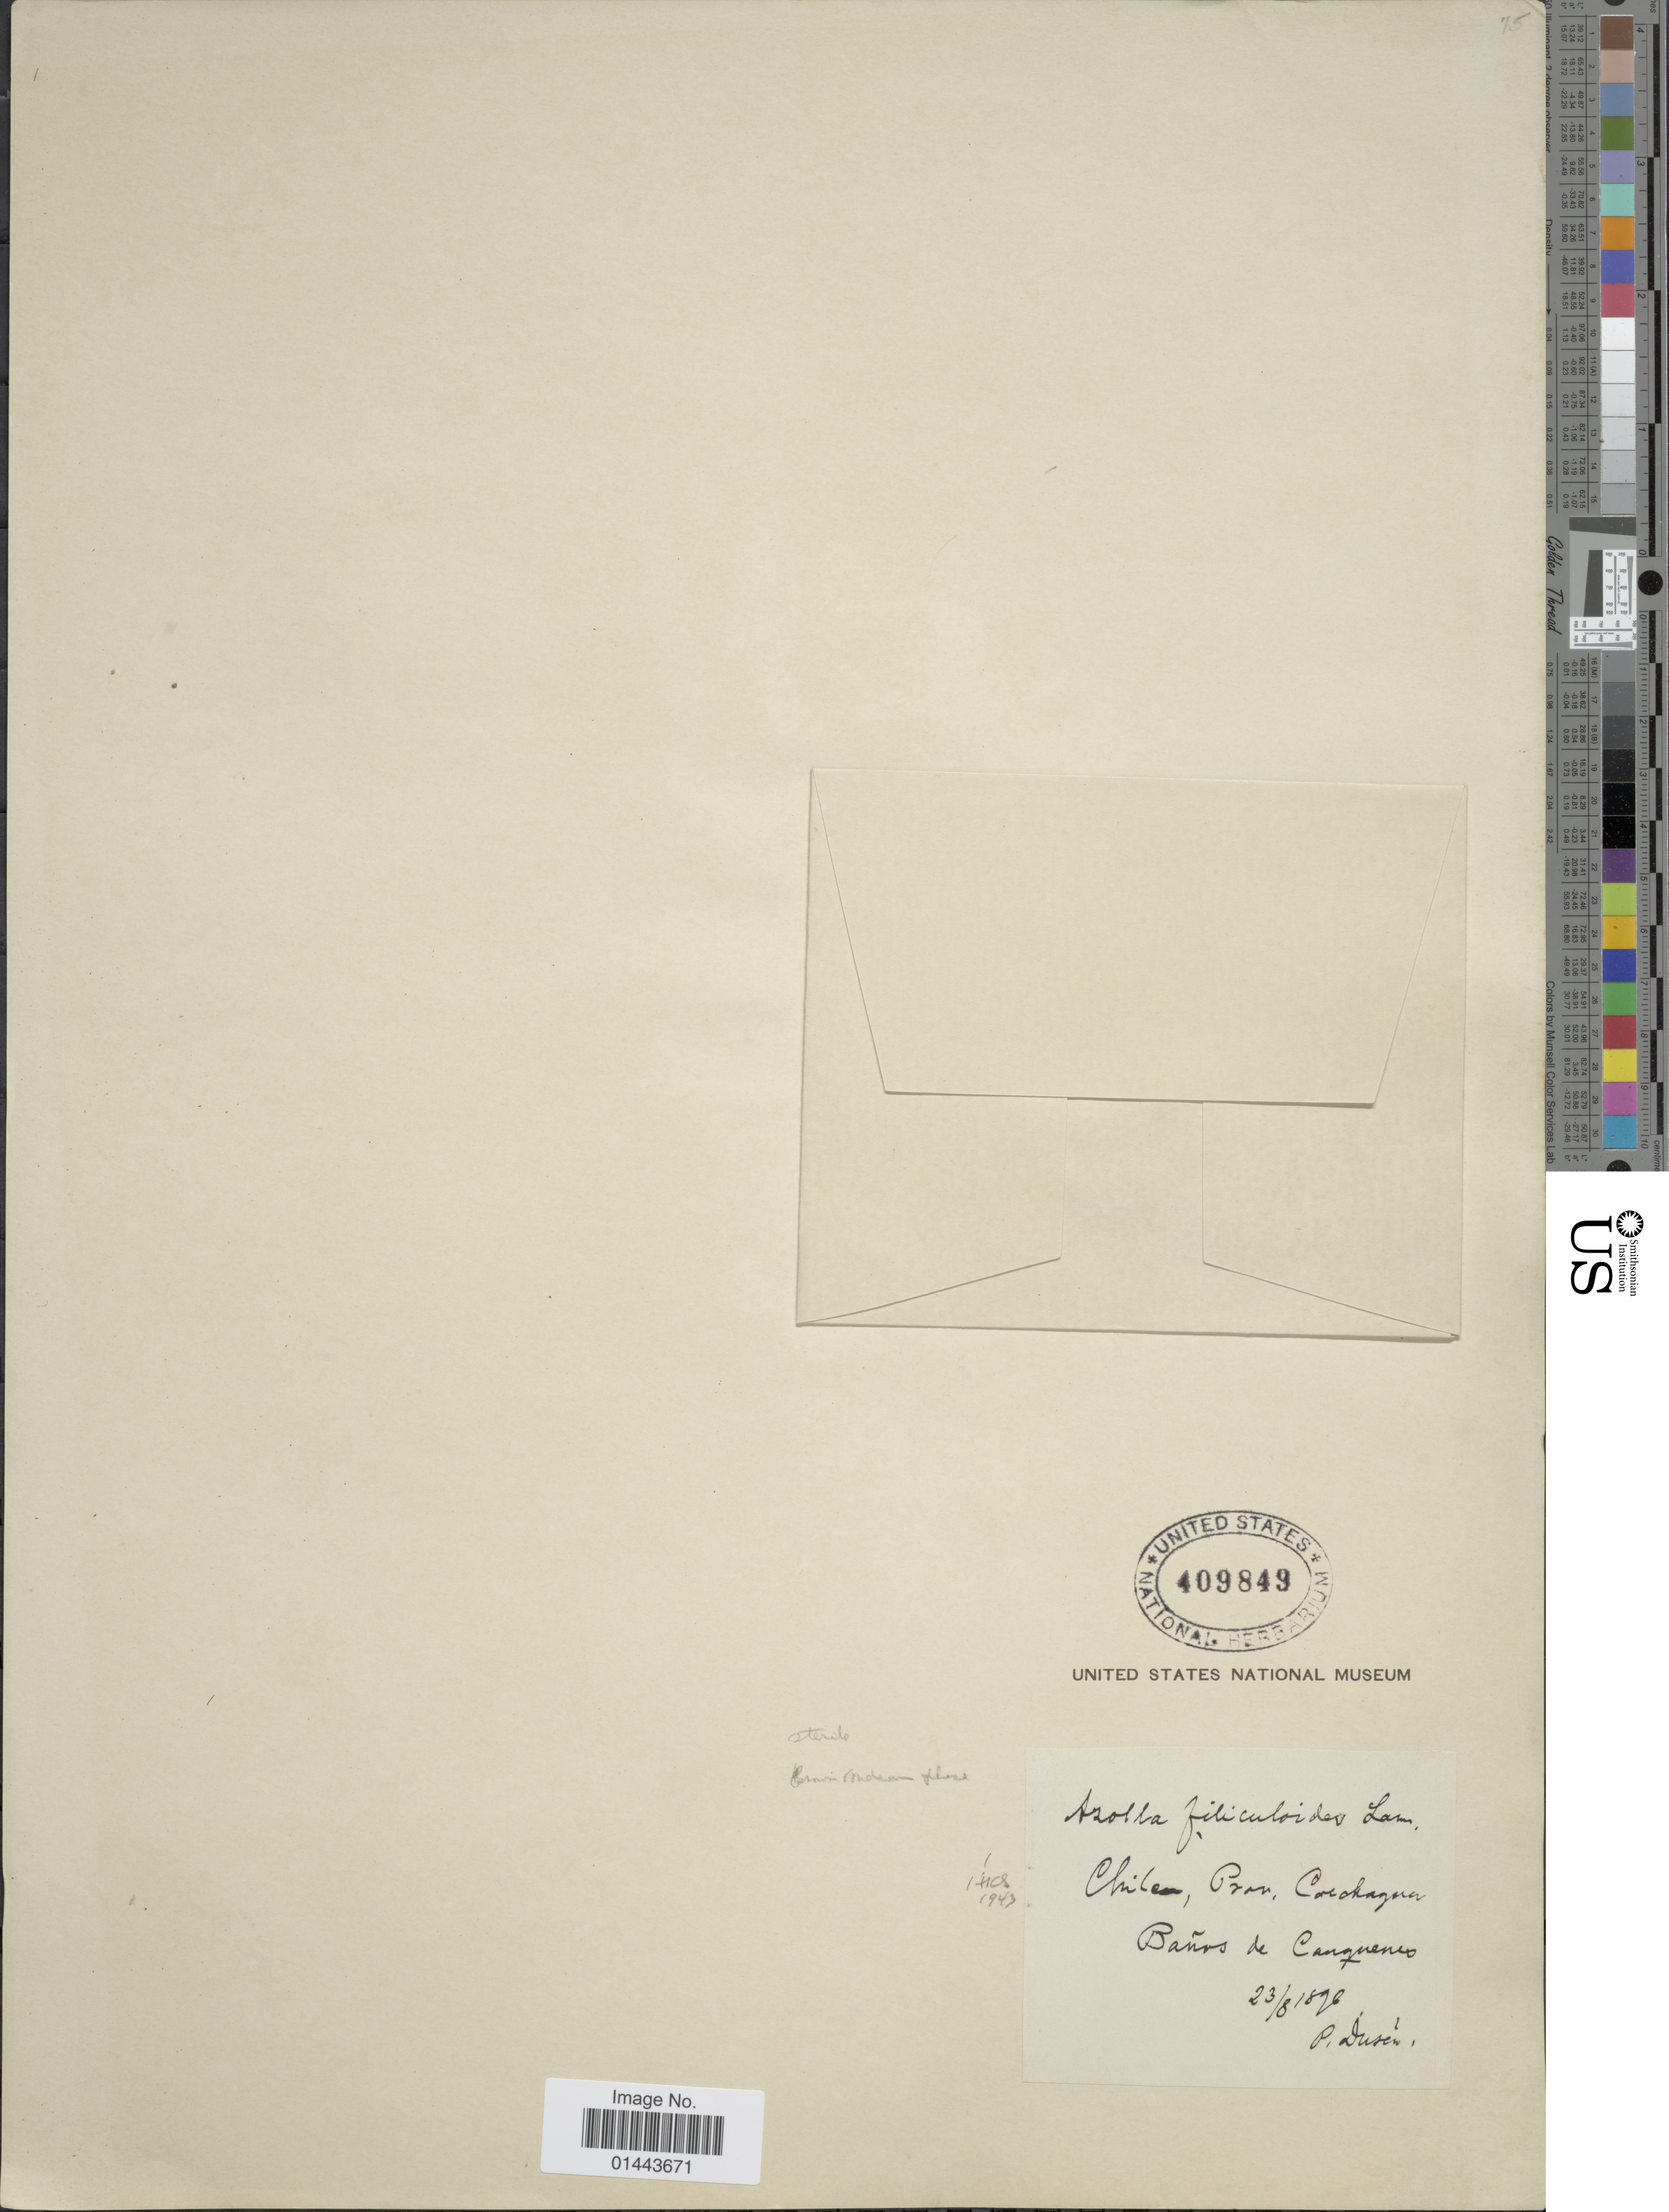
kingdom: Plantae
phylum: Tracheophyta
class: Polypodiopsida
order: Salviniales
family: Salviniaceae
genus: Azolla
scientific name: Azolla filiculoides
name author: Lam.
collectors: P. Dusén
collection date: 1896-08-23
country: Chile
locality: Cachagua. Baños de Cauquenes.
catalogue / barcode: US 409849